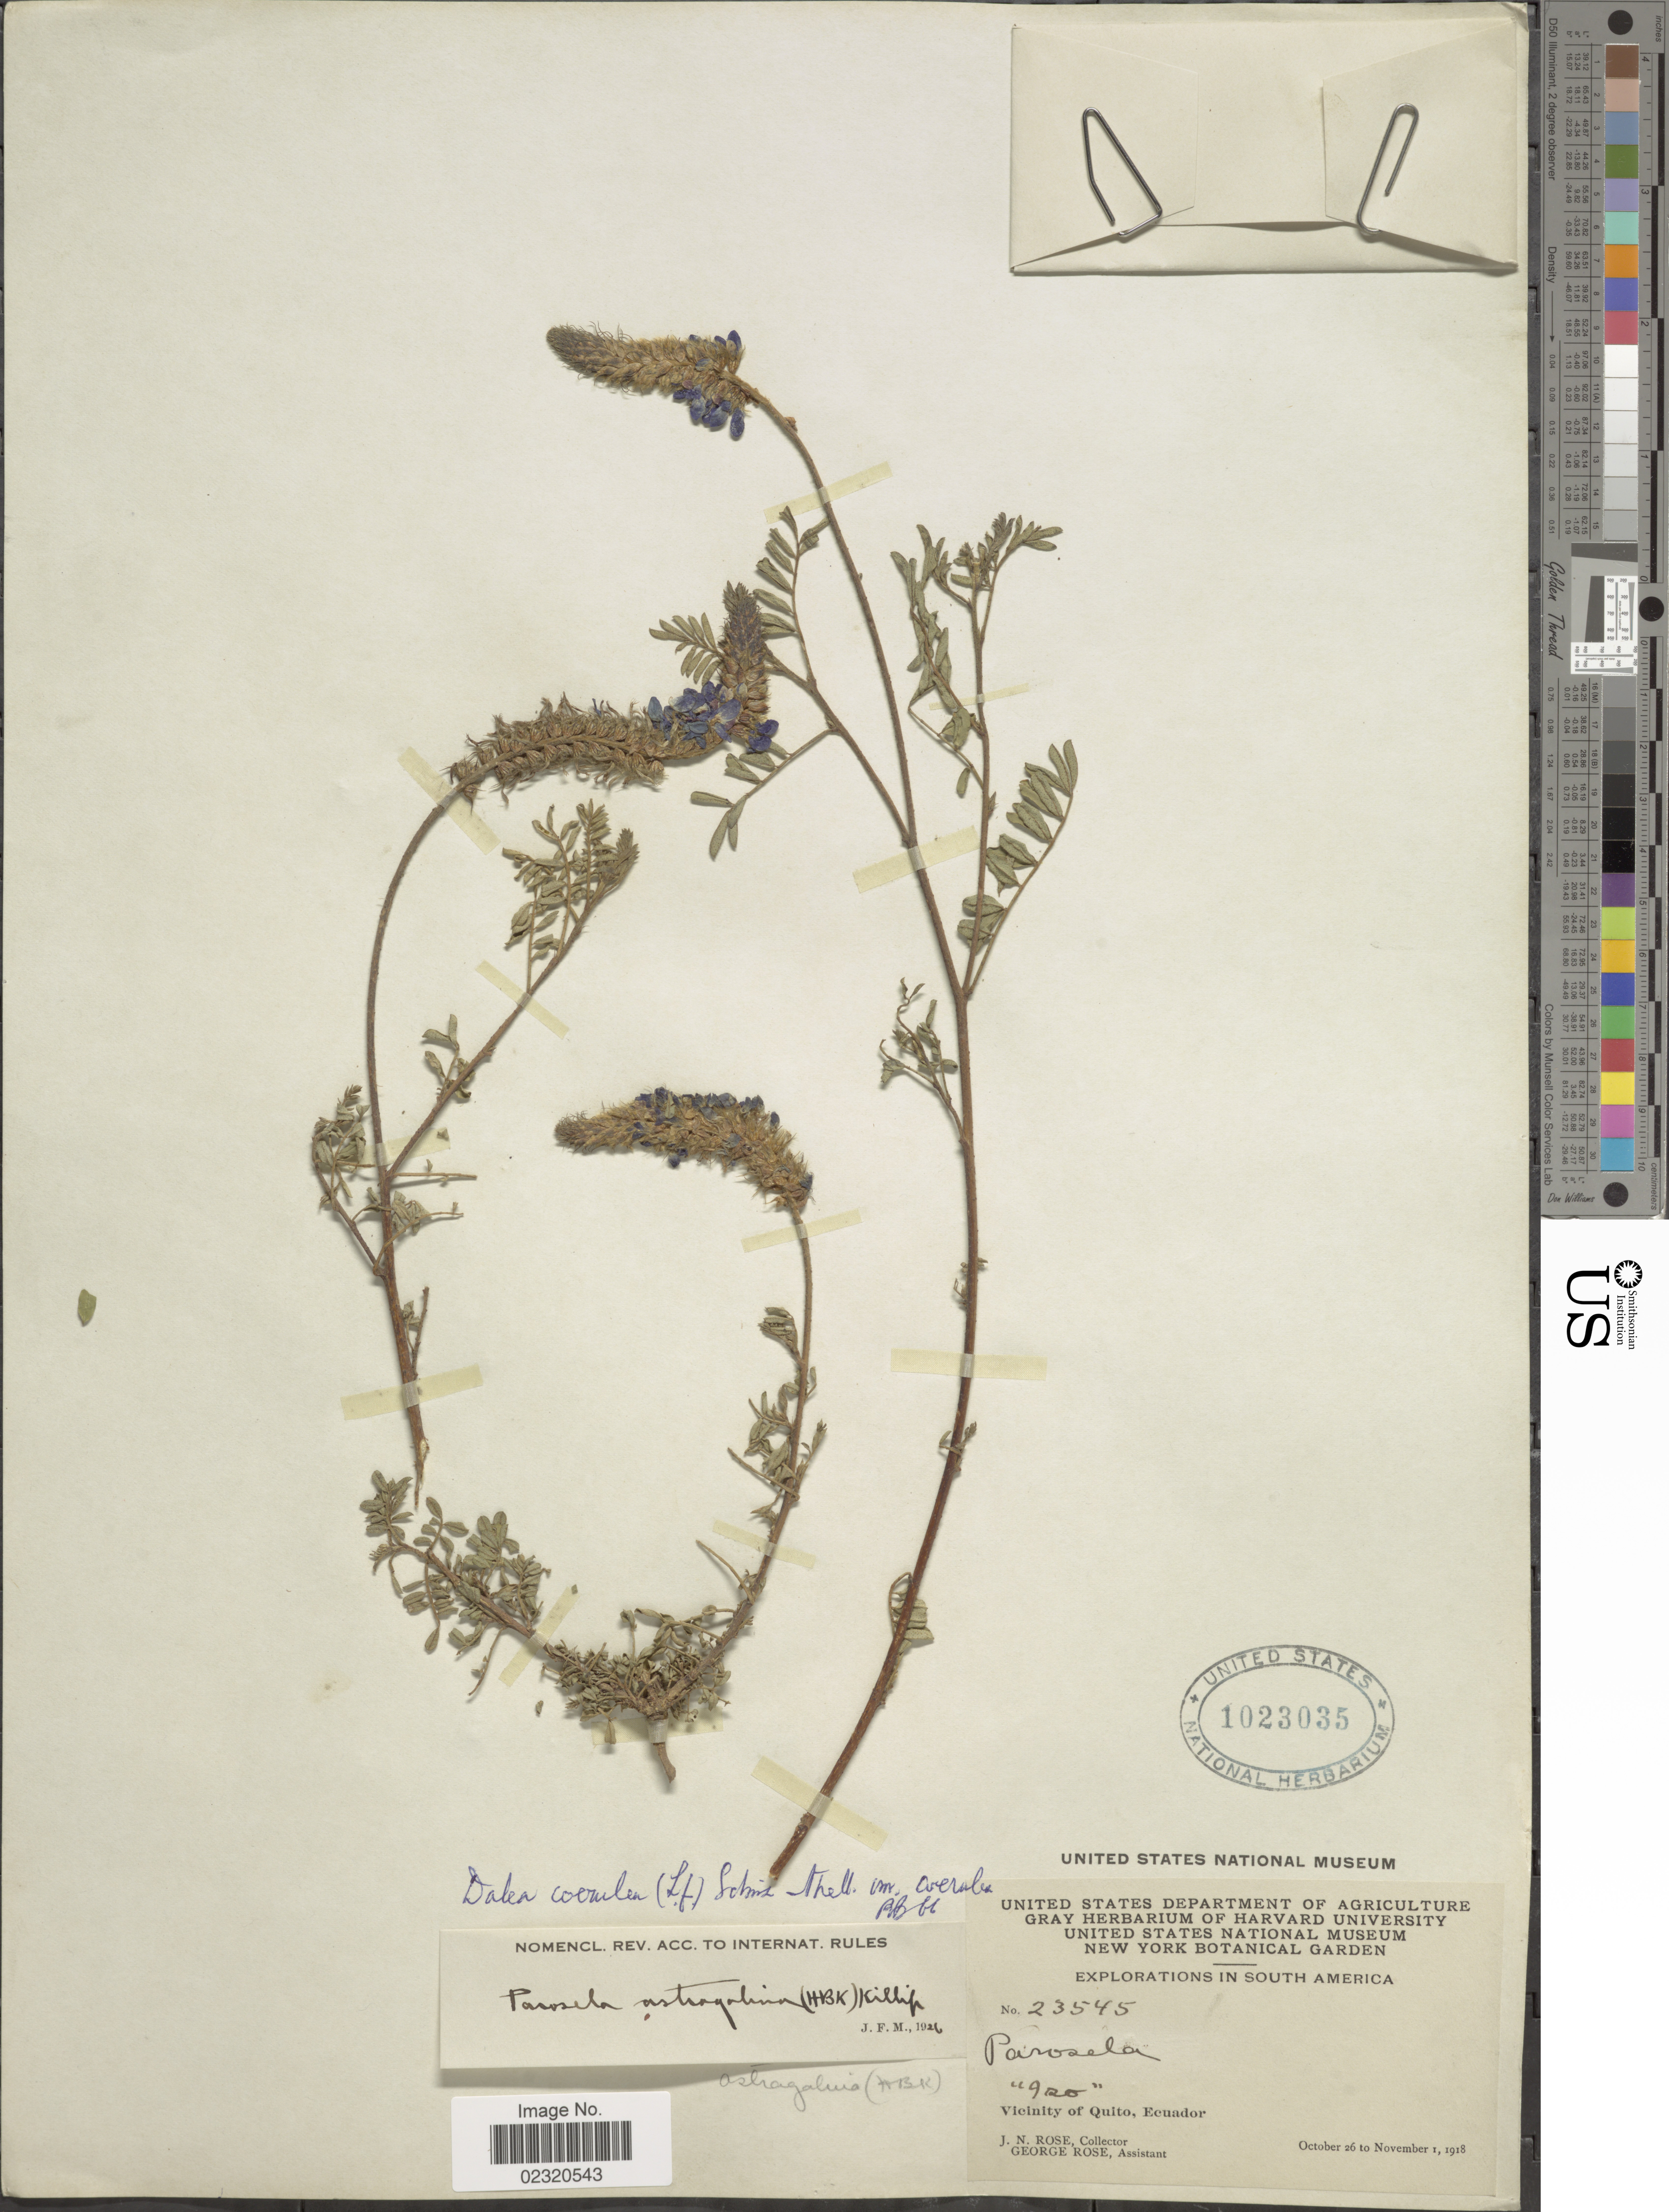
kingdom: Plantae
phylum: Tracheophyta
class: Magnoliopsida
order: Fabales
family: Fabaceae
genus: Dalea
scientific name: Dalea coerulea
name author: (L. f.) Schinz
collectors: J. N. Rose & G. Rose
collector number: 23545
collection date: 1918-10-26/1918-11-01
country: Ecuador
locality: Vicinity of Quito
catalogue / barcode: US 1023035